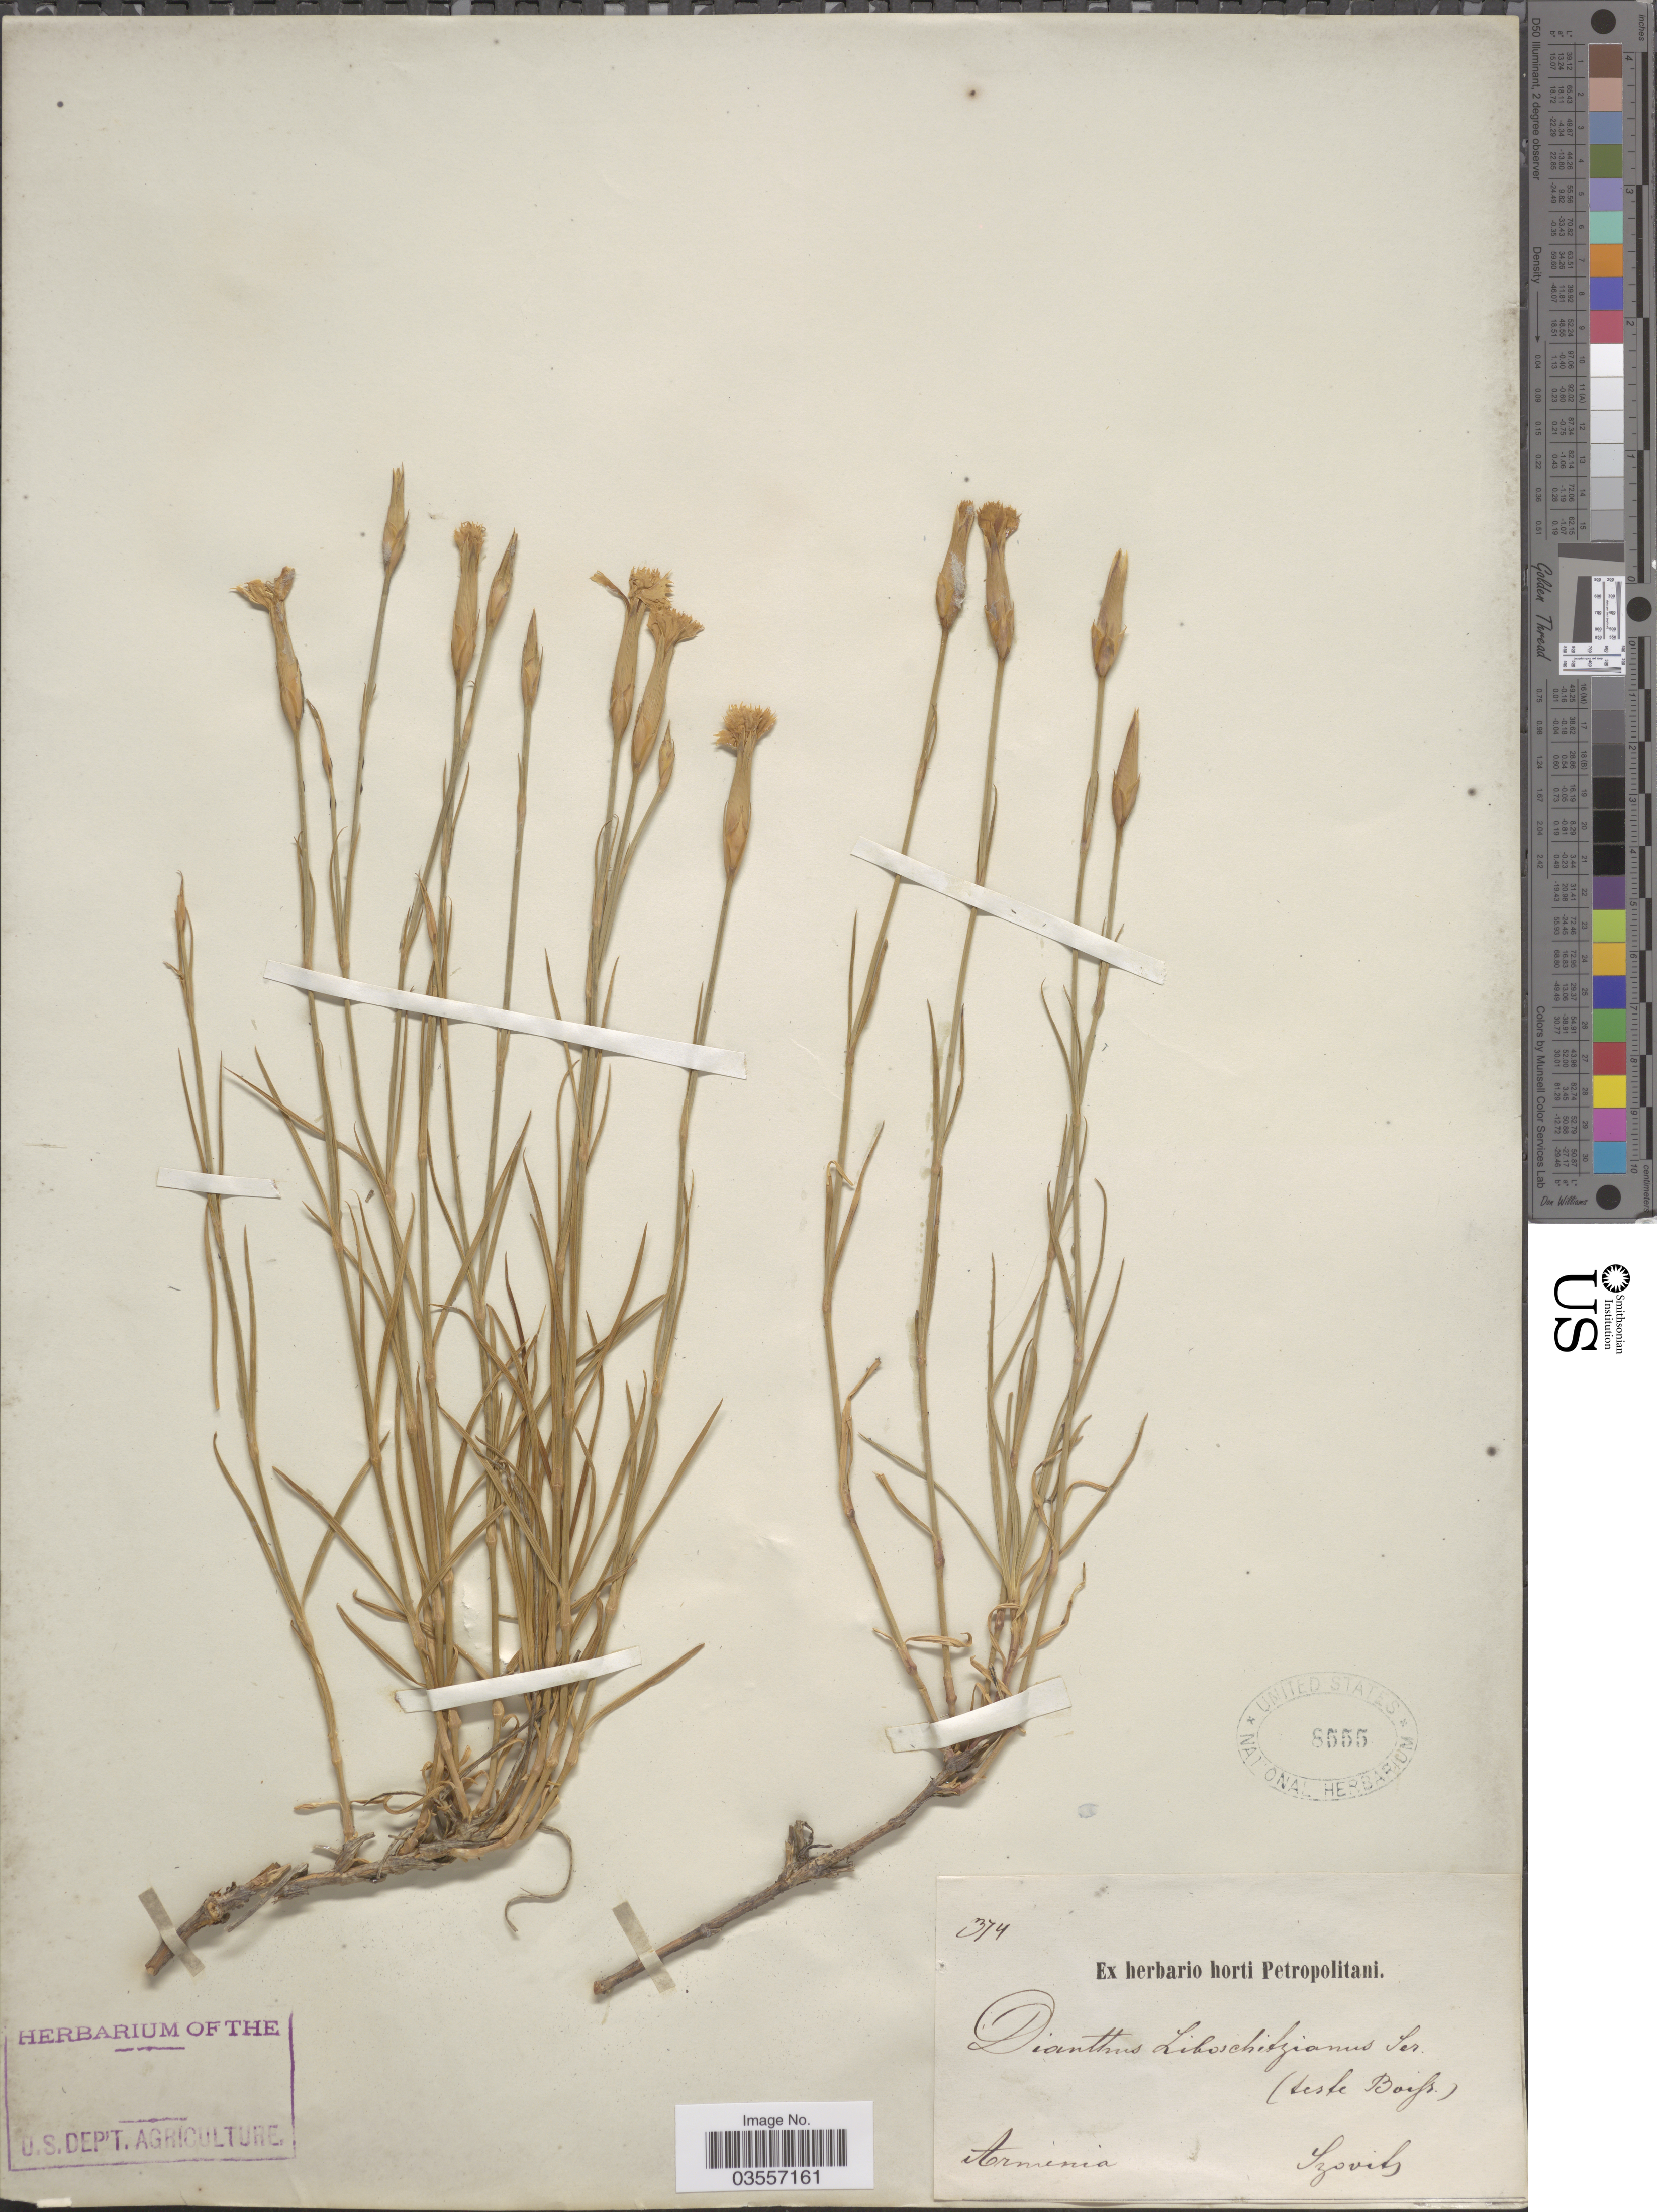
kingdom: Plantae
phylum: Tracheophyta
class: Magnoliopsida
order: Caryophyllales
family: Caryophyllaceae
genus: Dianthus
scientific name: Dianthus liboschitzianus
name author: Ser.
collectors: Szovits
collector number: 374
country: Armenia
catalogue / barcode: US 8555